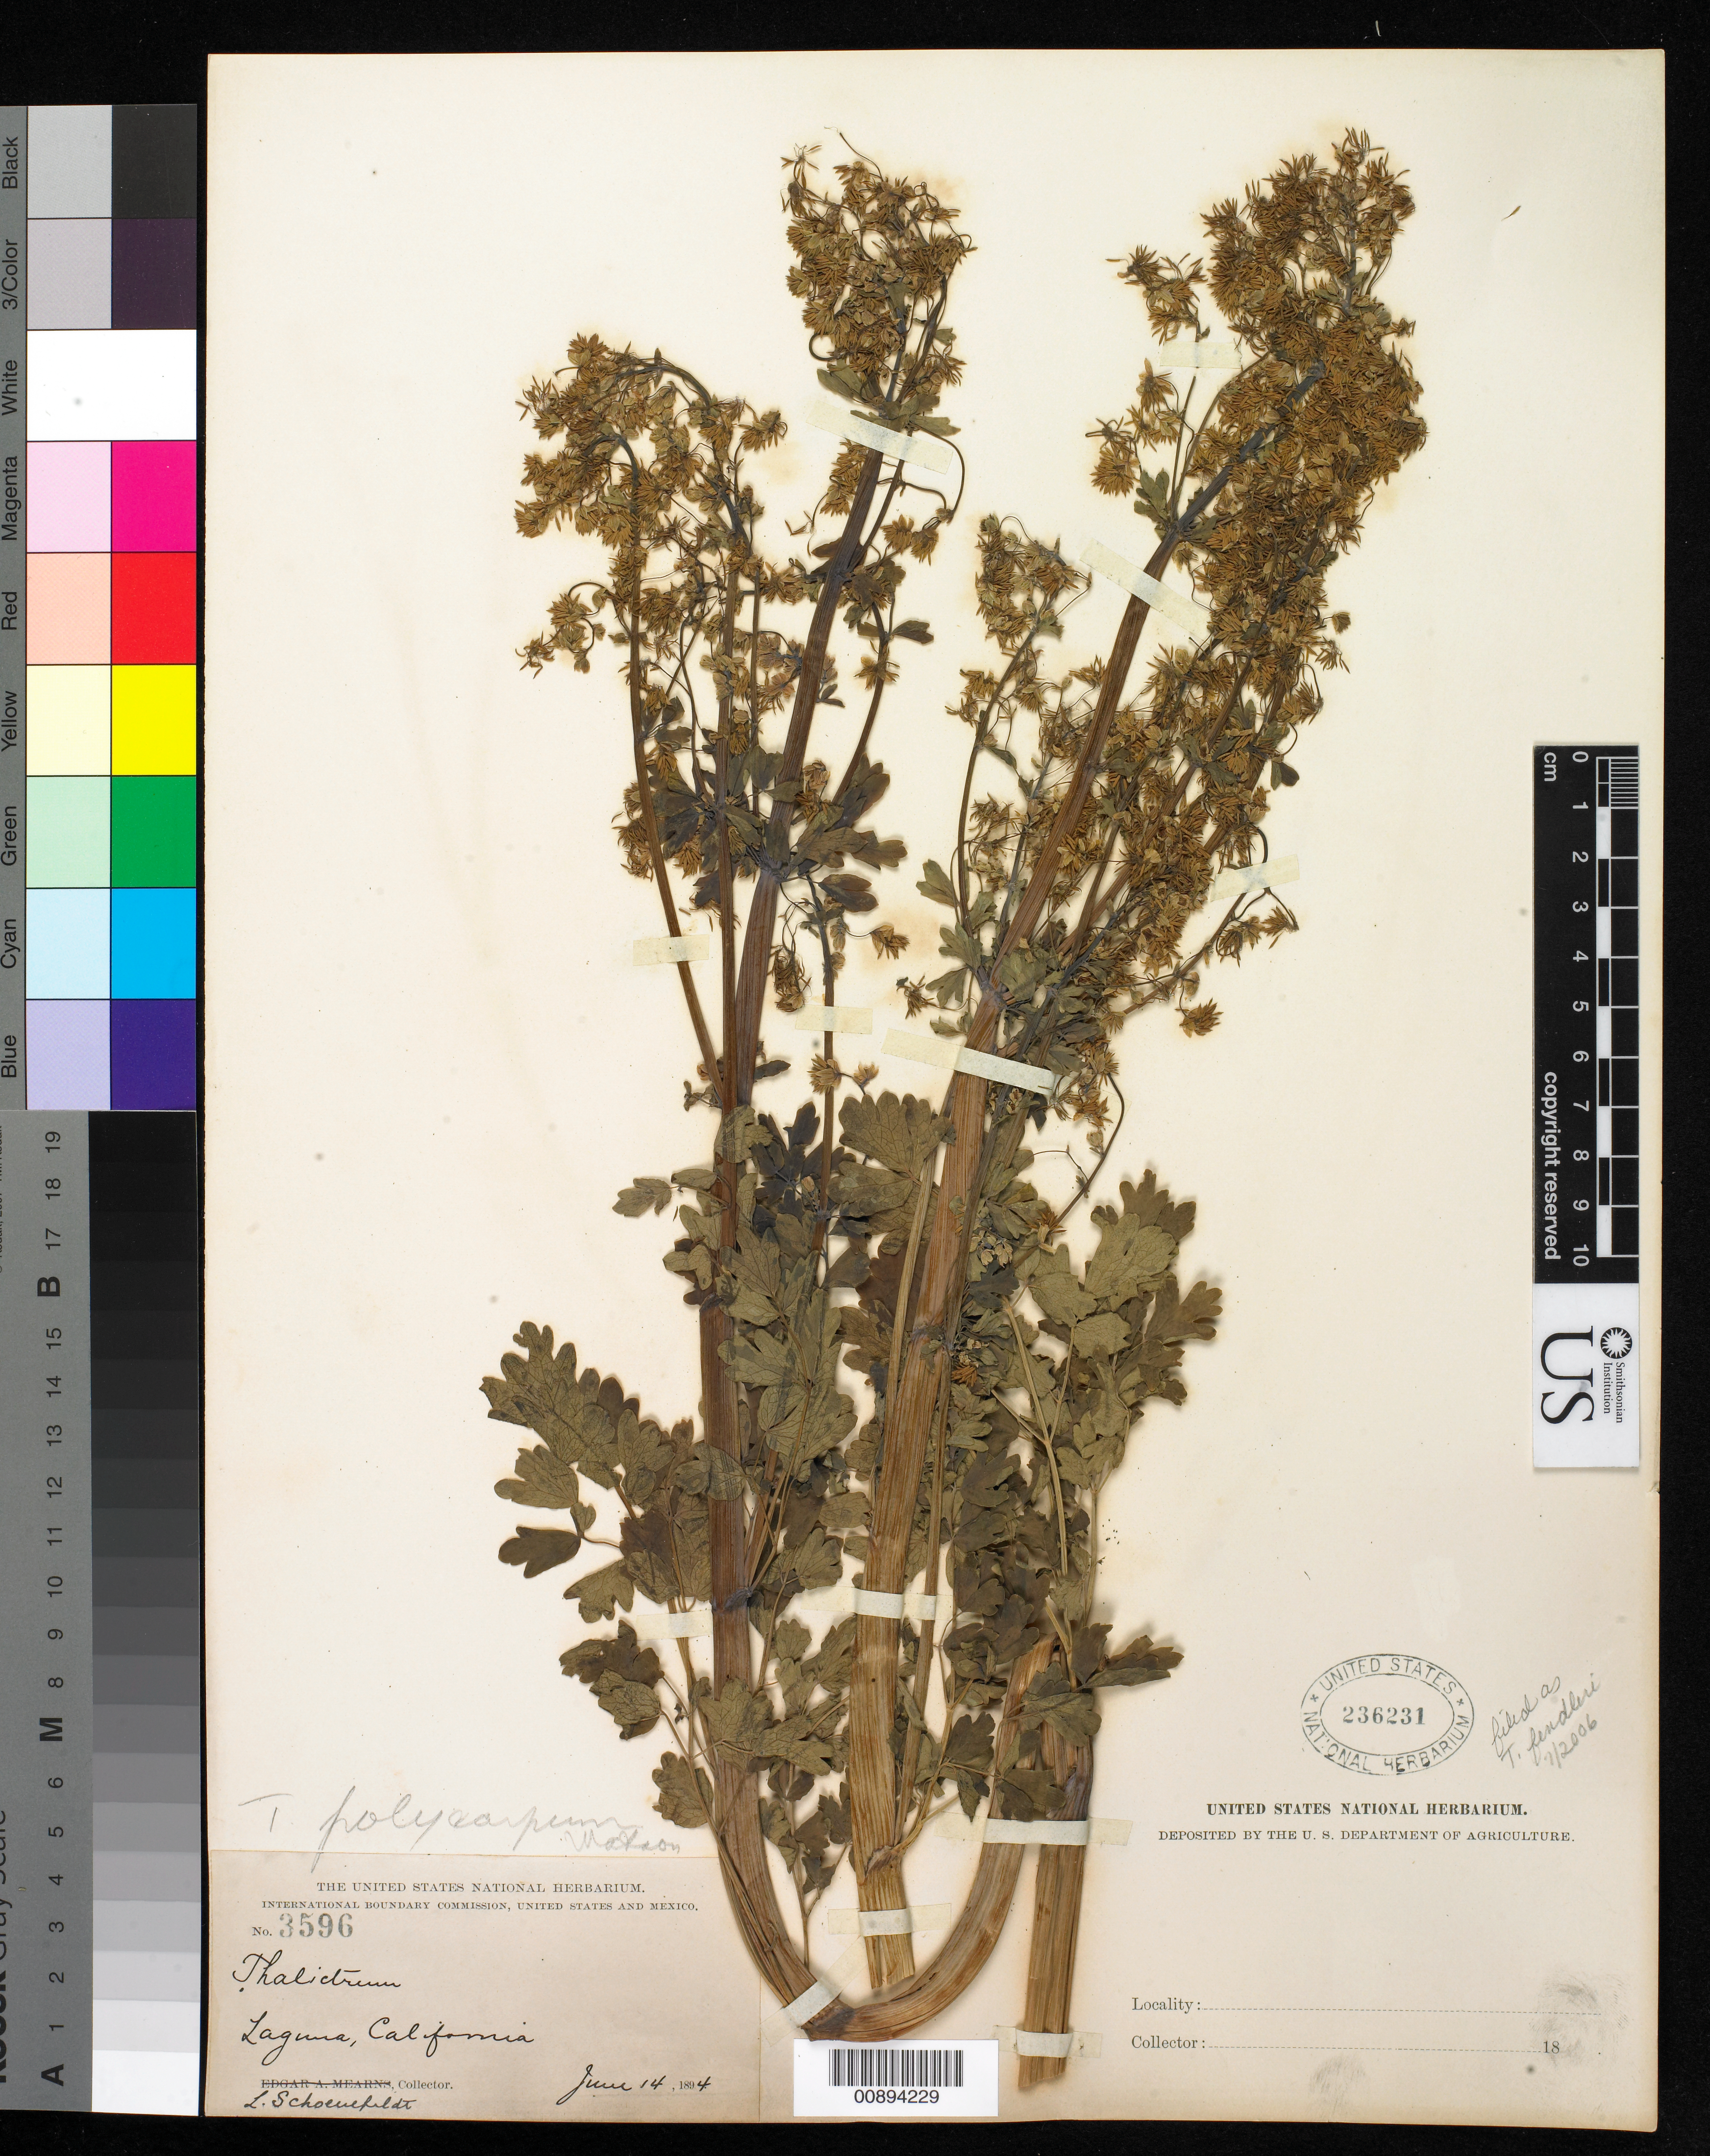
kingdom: Plantae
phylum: Tracheophyta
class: Magnoliopsida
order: Ranunculales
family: Ranunculaceae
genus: Thalictrum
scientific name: Thalictrum fendleri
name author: Engelm. ex A. Gray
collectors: L. Schoenfeldt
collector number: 3596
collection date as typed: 14 Jun 1894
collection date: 1894-06-14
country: United States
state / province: California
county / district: Orange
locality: Laguna, California.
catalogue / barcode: US 236231